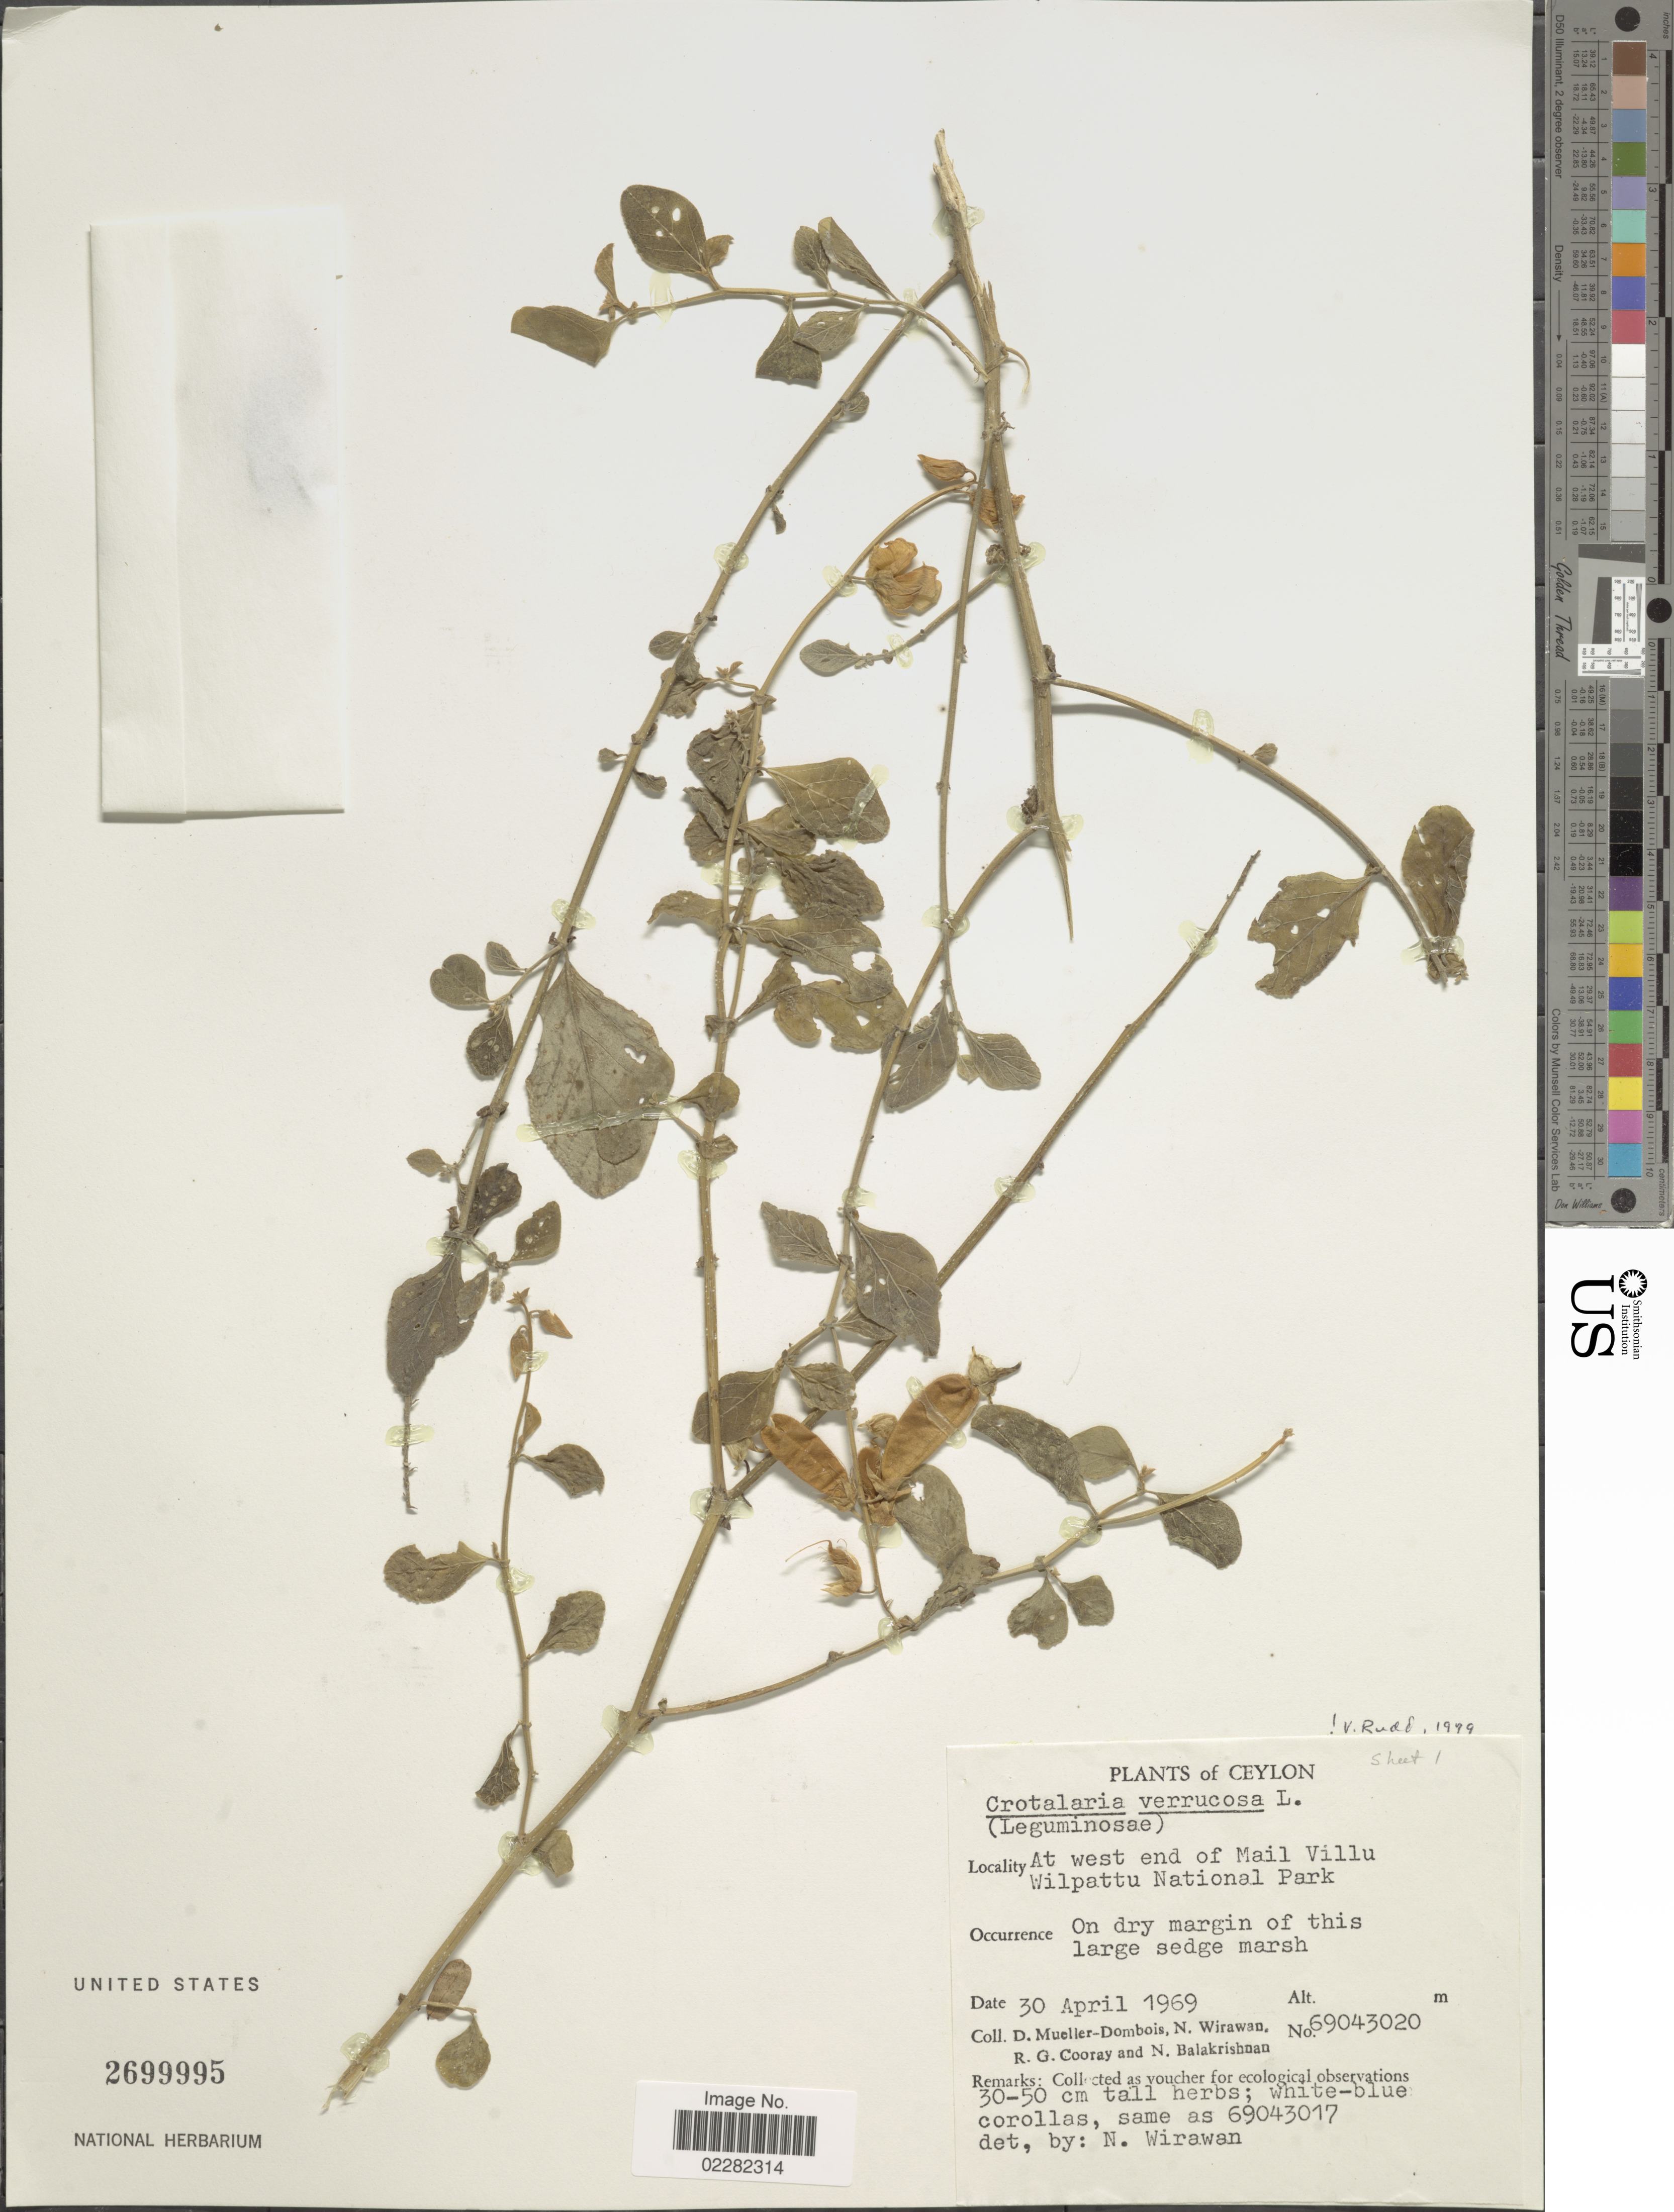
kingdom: Plantae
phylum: Tracheophyta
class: Magnoliopsida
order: Fabales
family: Fabaceae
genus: Crotalaria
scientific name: Crotalaria verrucosa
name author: L.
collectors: D. Mueller-Dombois, N. Wirawan, R. Cooray & N. Balakrishnan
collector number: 69043020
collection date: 1969-04-30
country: Sri Lanka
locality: Ceylon, At west end of Mail Villu Wilpattu National Park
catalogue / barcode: US 2699995